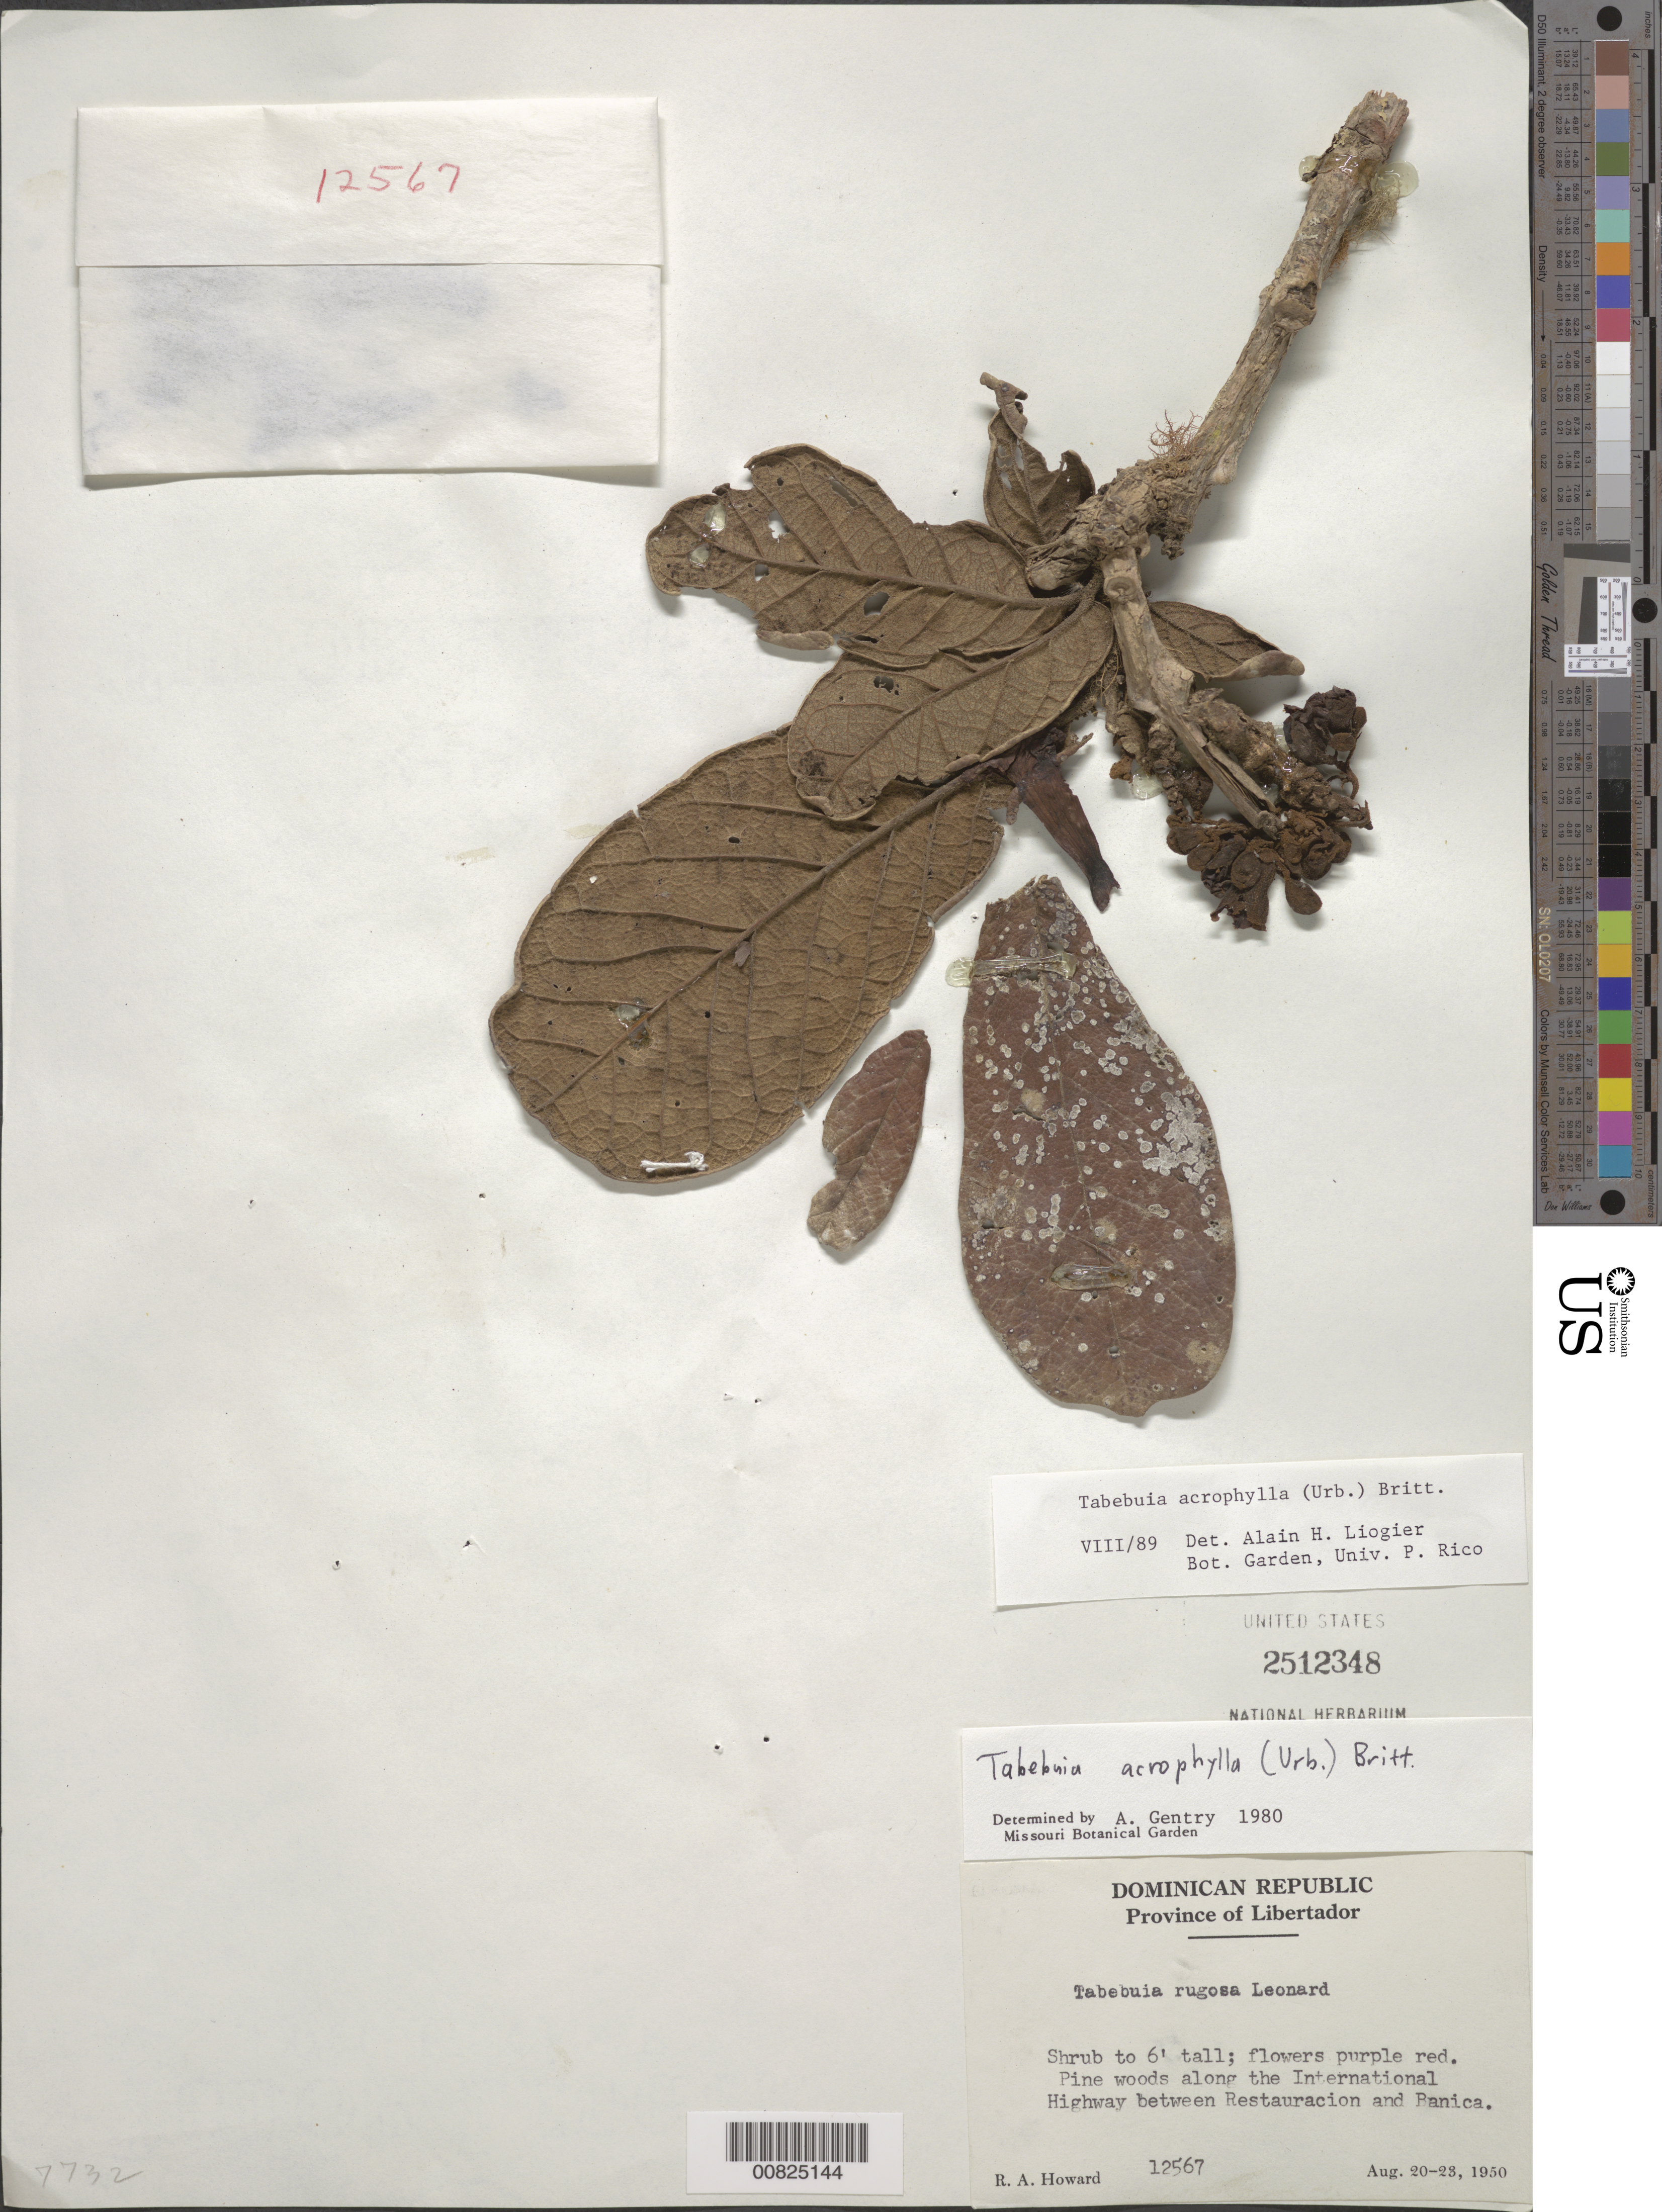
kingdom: Plantae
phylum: Tracheophyta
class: Magnoliopsida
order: Lamiales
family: Bignoniaceae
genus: Tabebuia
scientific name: Tabebuia acrophylla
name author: (Urb.) Britton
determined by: Liogier, Alain H.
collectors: R. A. Howard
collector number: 12567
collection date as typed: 20 Aug 1950 to 23 Aug 1950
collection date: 1950-08-20/1950-08-23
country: Dominican Republic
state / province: Dajabon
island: Hispaniola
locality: Along the International Highway between Restauracion and Banica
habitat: Pine woods along highway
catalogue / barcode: US 2512348